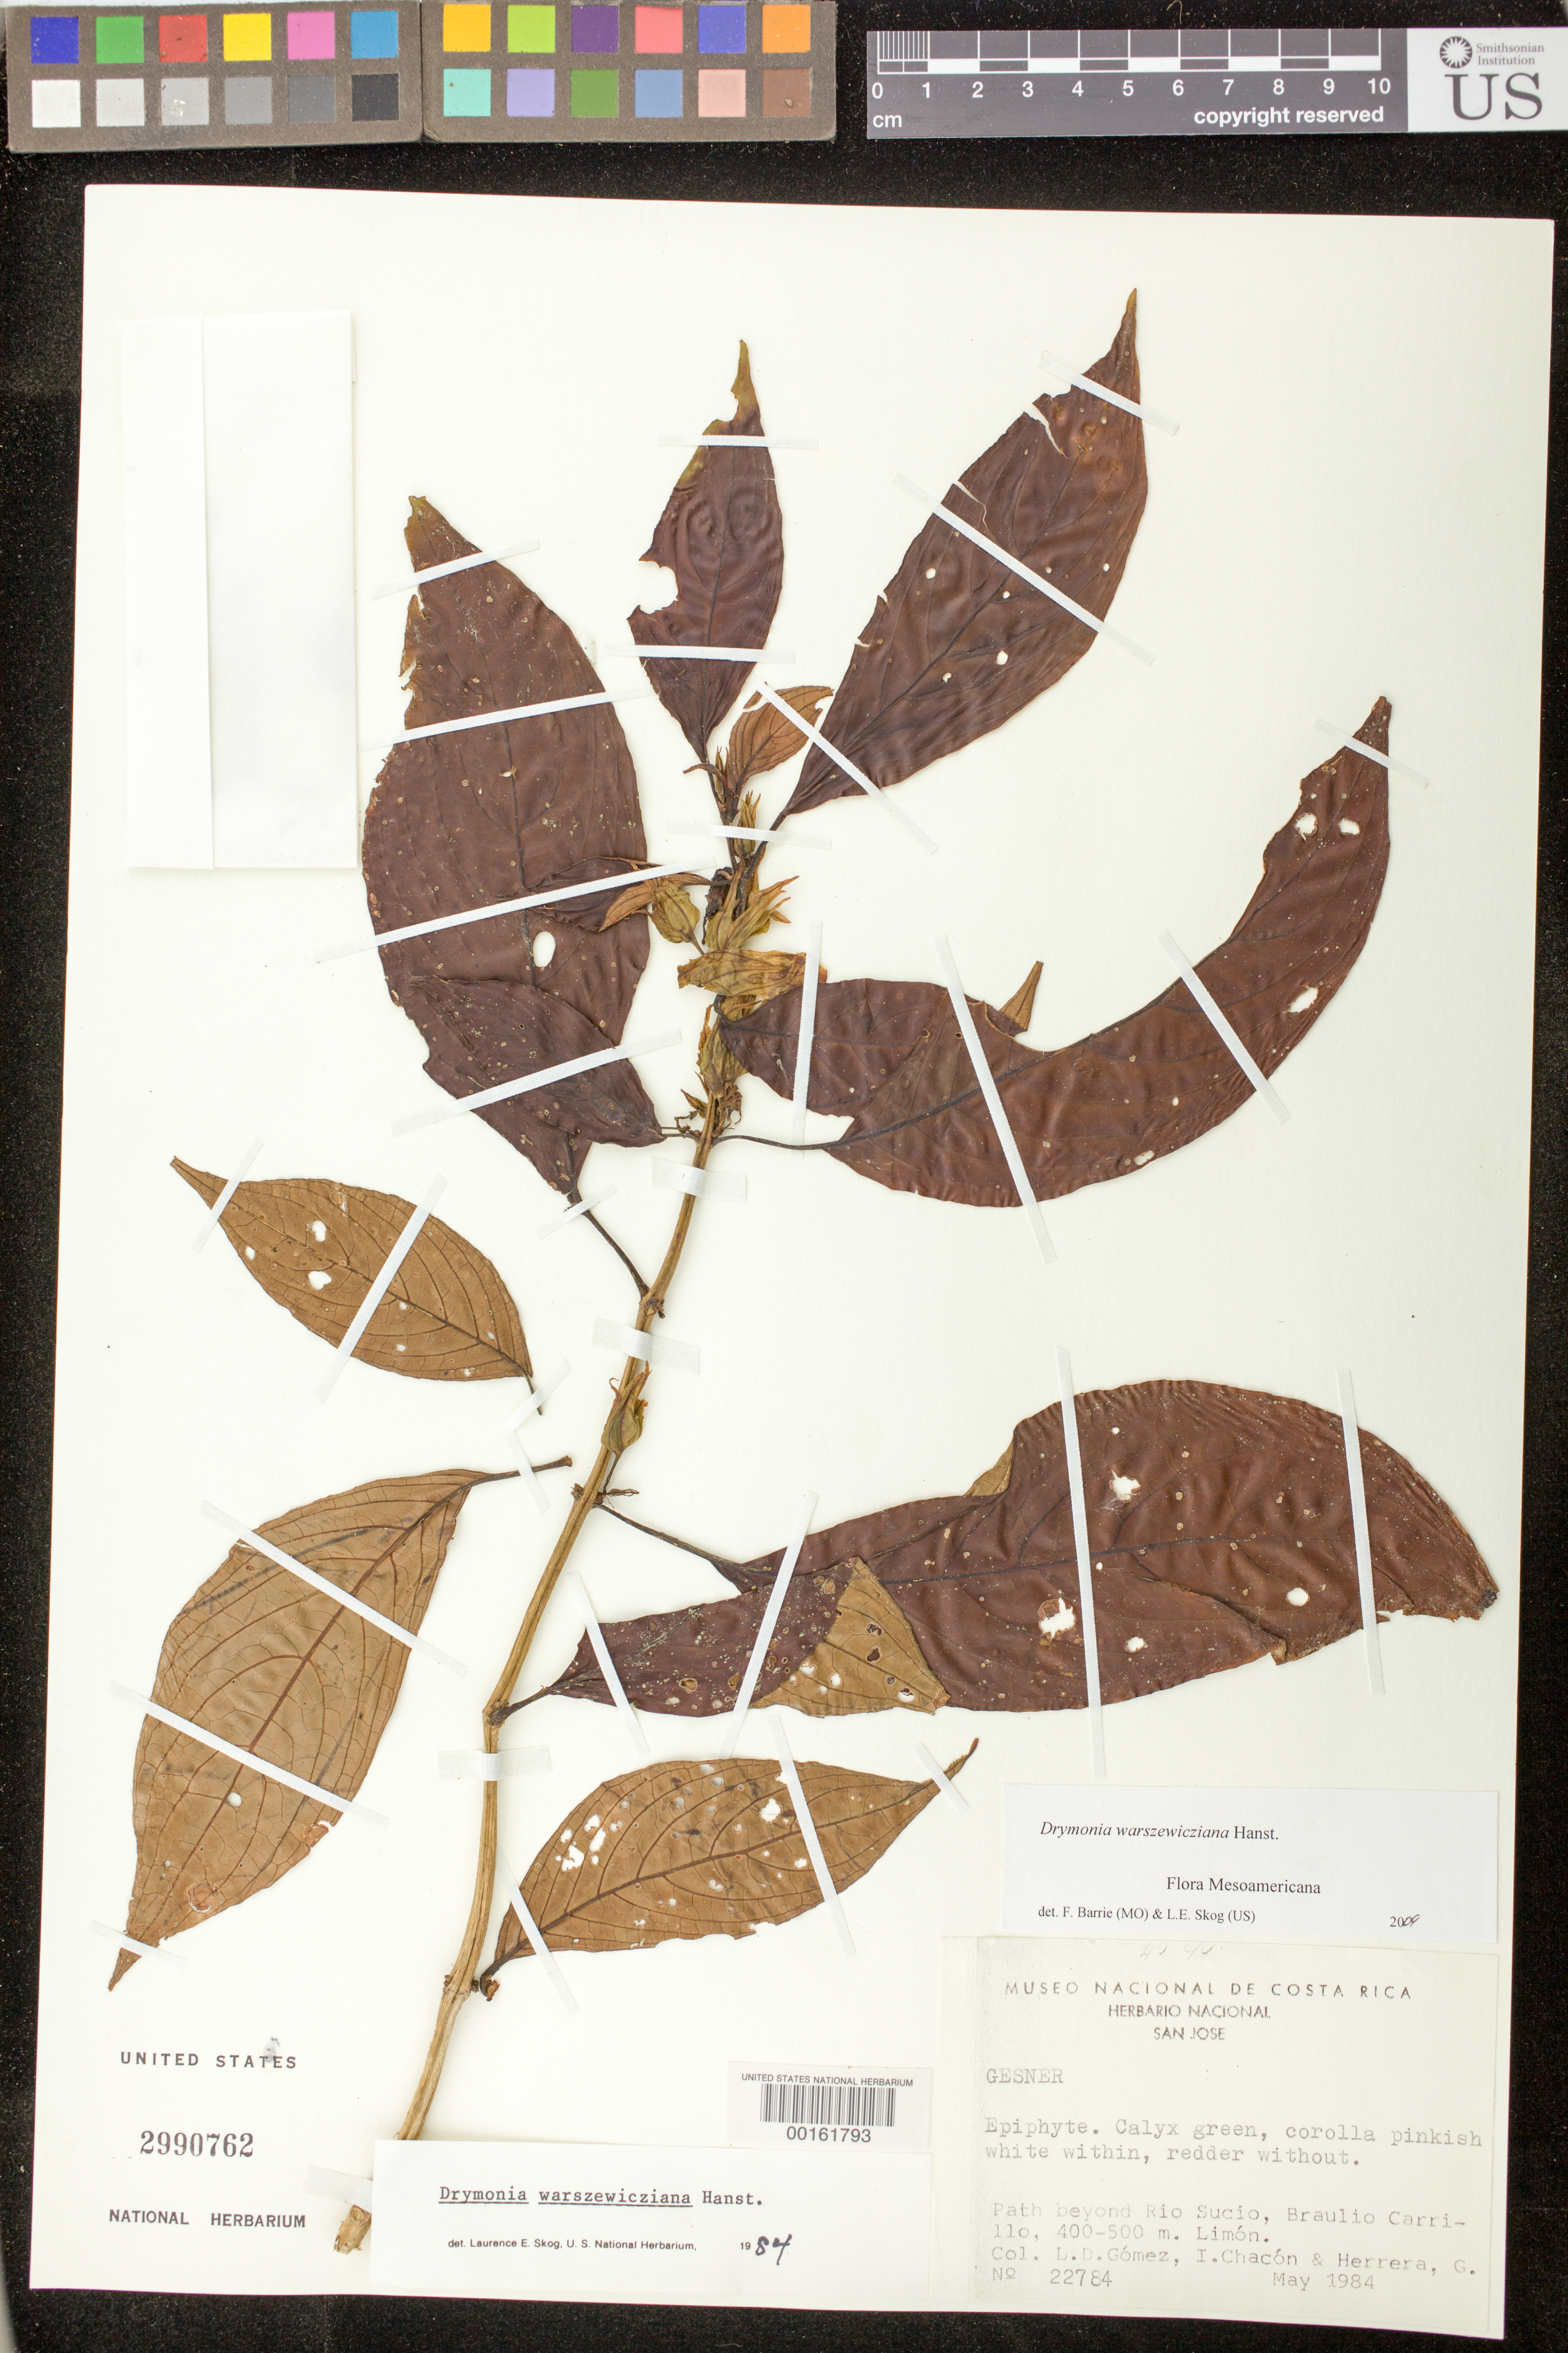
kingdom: Plantae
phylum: Tracheophyta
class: Magnoliopsida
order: Lamiales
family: Gesneriaceae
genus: Drymonia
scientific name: Drymonia warszewicziana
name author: Hanst.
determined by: Barrie, F. R.; Skog, Laurence E.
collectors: L. D. Gómez, I. Chacon & G. Herrera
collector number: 22784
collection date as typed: May 1984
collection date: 1984-05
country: Costa Rica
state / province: Limón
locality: Path beyond Rio Sucio, Braulio Carrillo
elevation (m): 400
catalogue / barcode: US 2990762